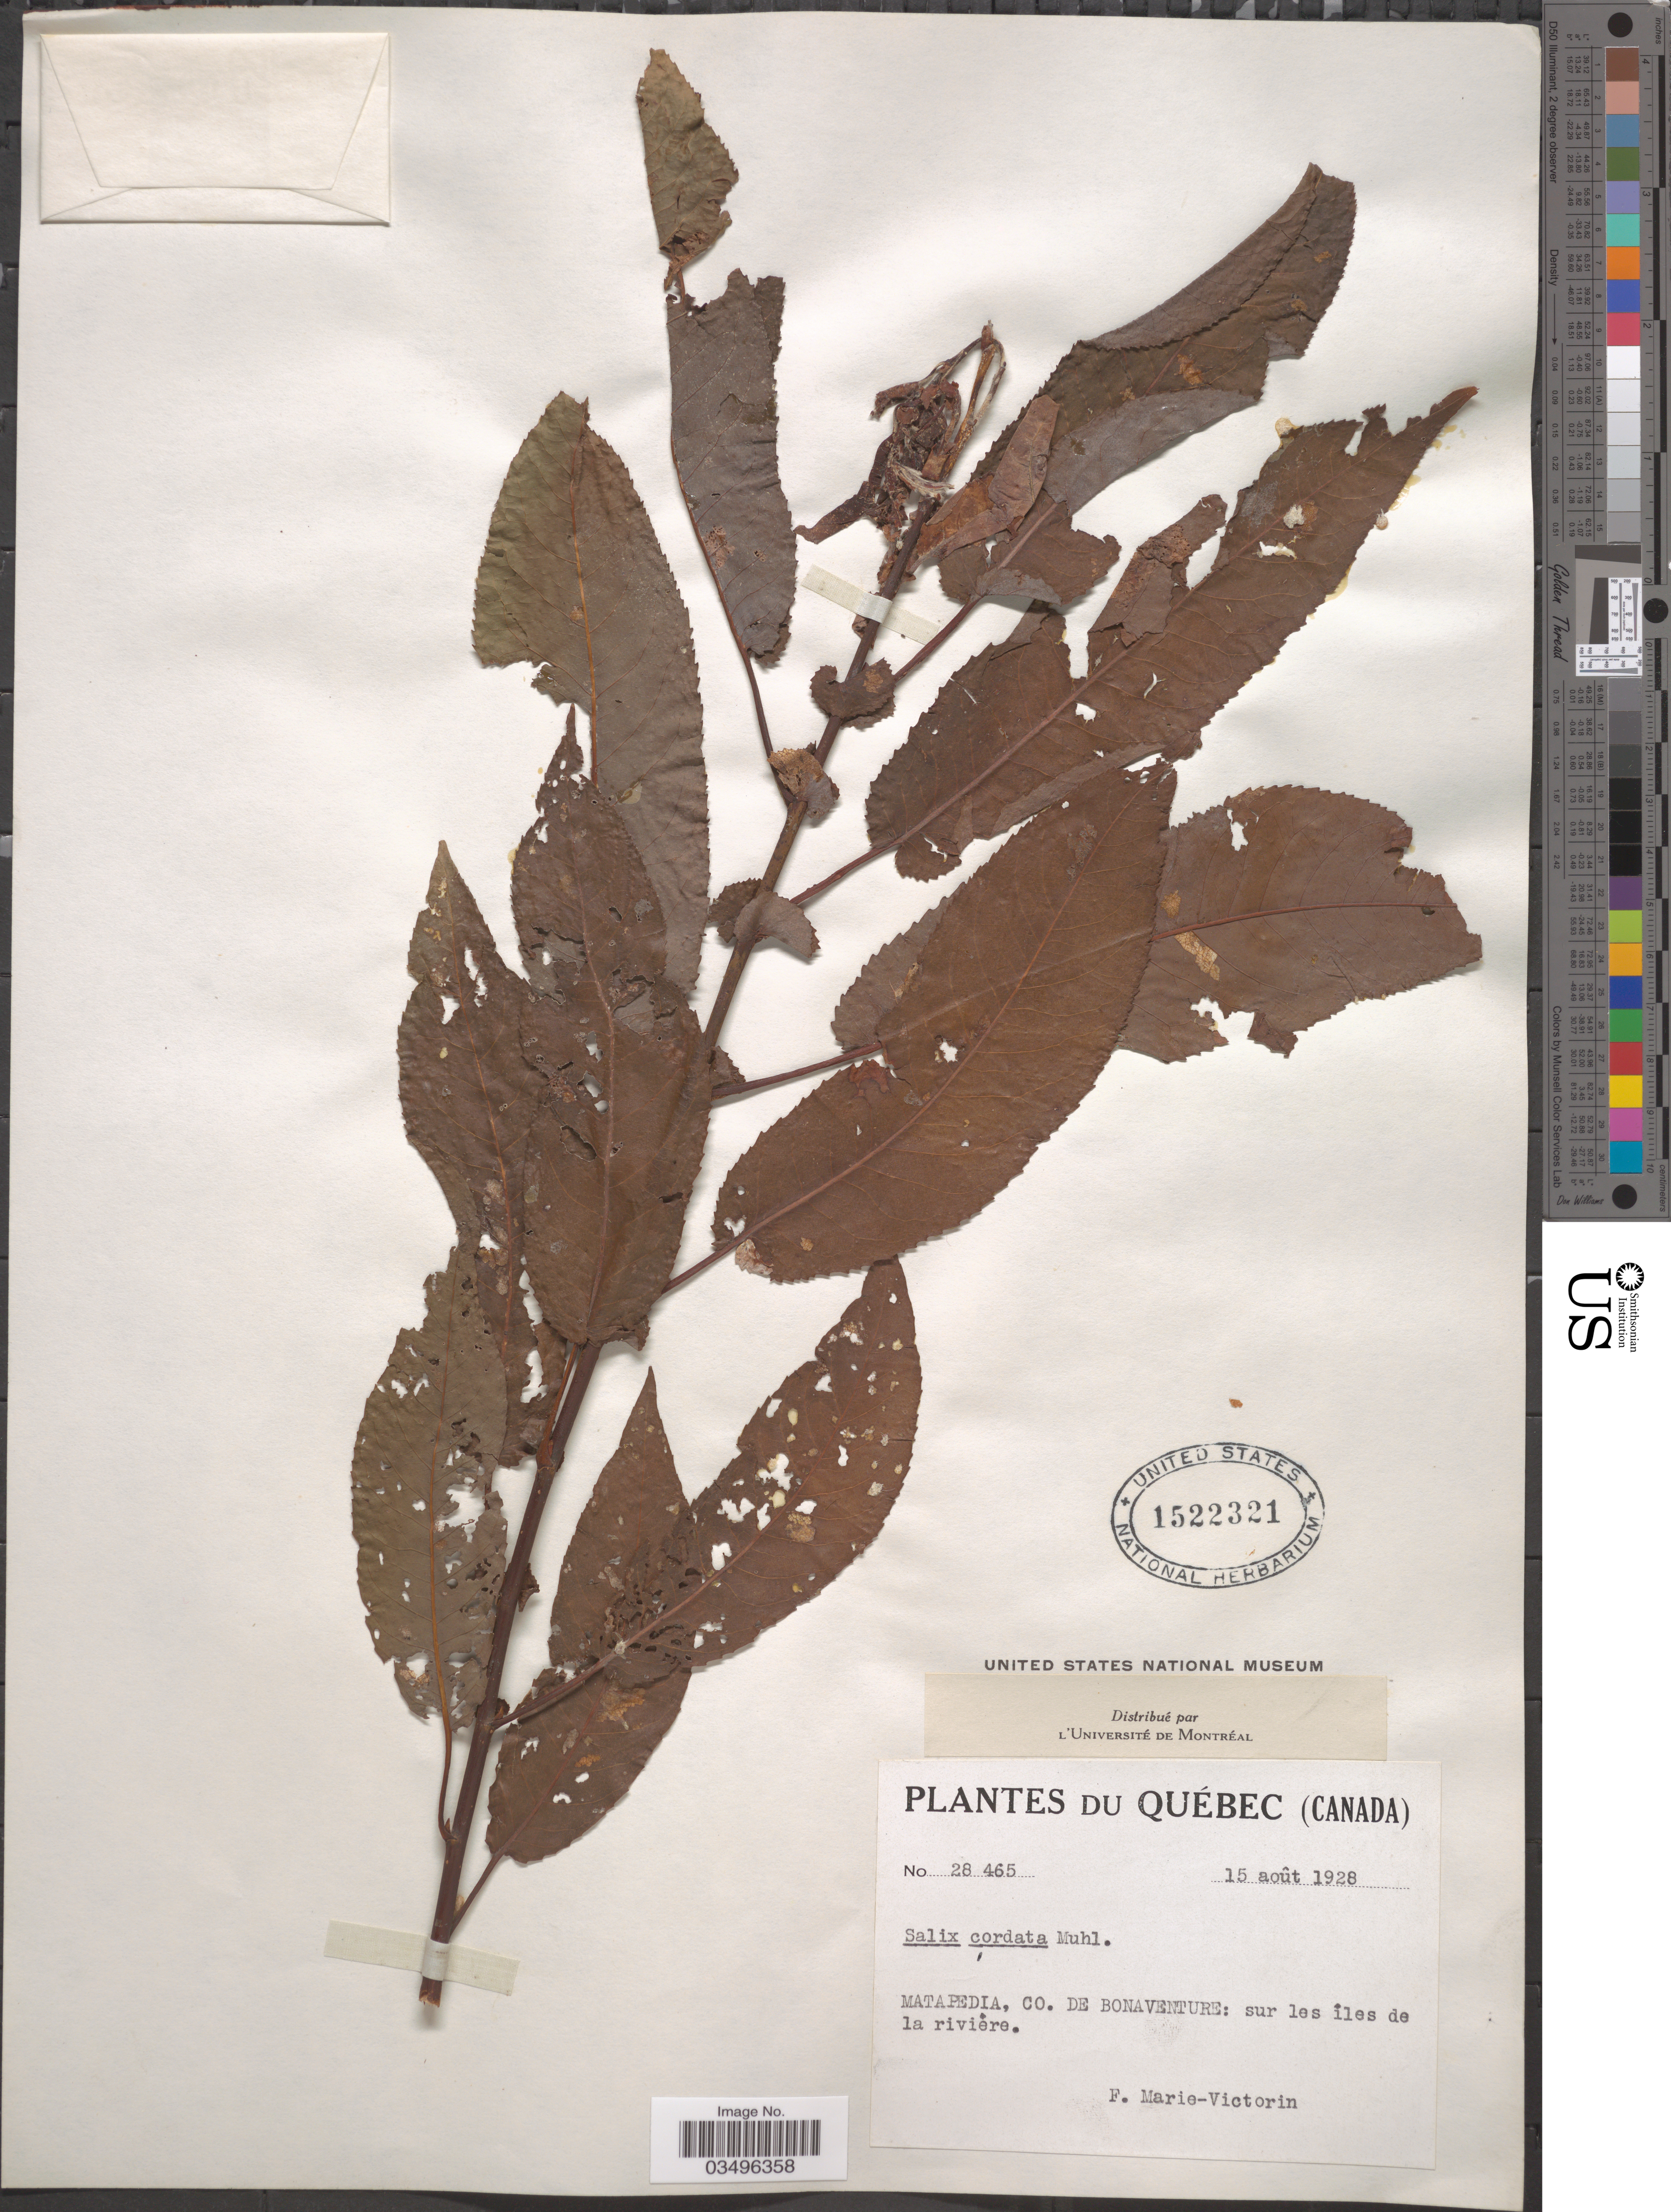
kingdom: Plantae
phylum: Tracheophyta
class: Magnoliopsida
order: Malpighiales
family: Salicaceae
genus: Salix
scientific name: Salix cordata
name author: Michx.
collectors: F. Marie-Victorin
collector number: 28465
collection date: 1928-08-15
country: Canada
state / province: Quebec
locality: Matapedia, Co. de Bonaventure: sur les îles de la rivière.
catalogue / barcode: US 1522321